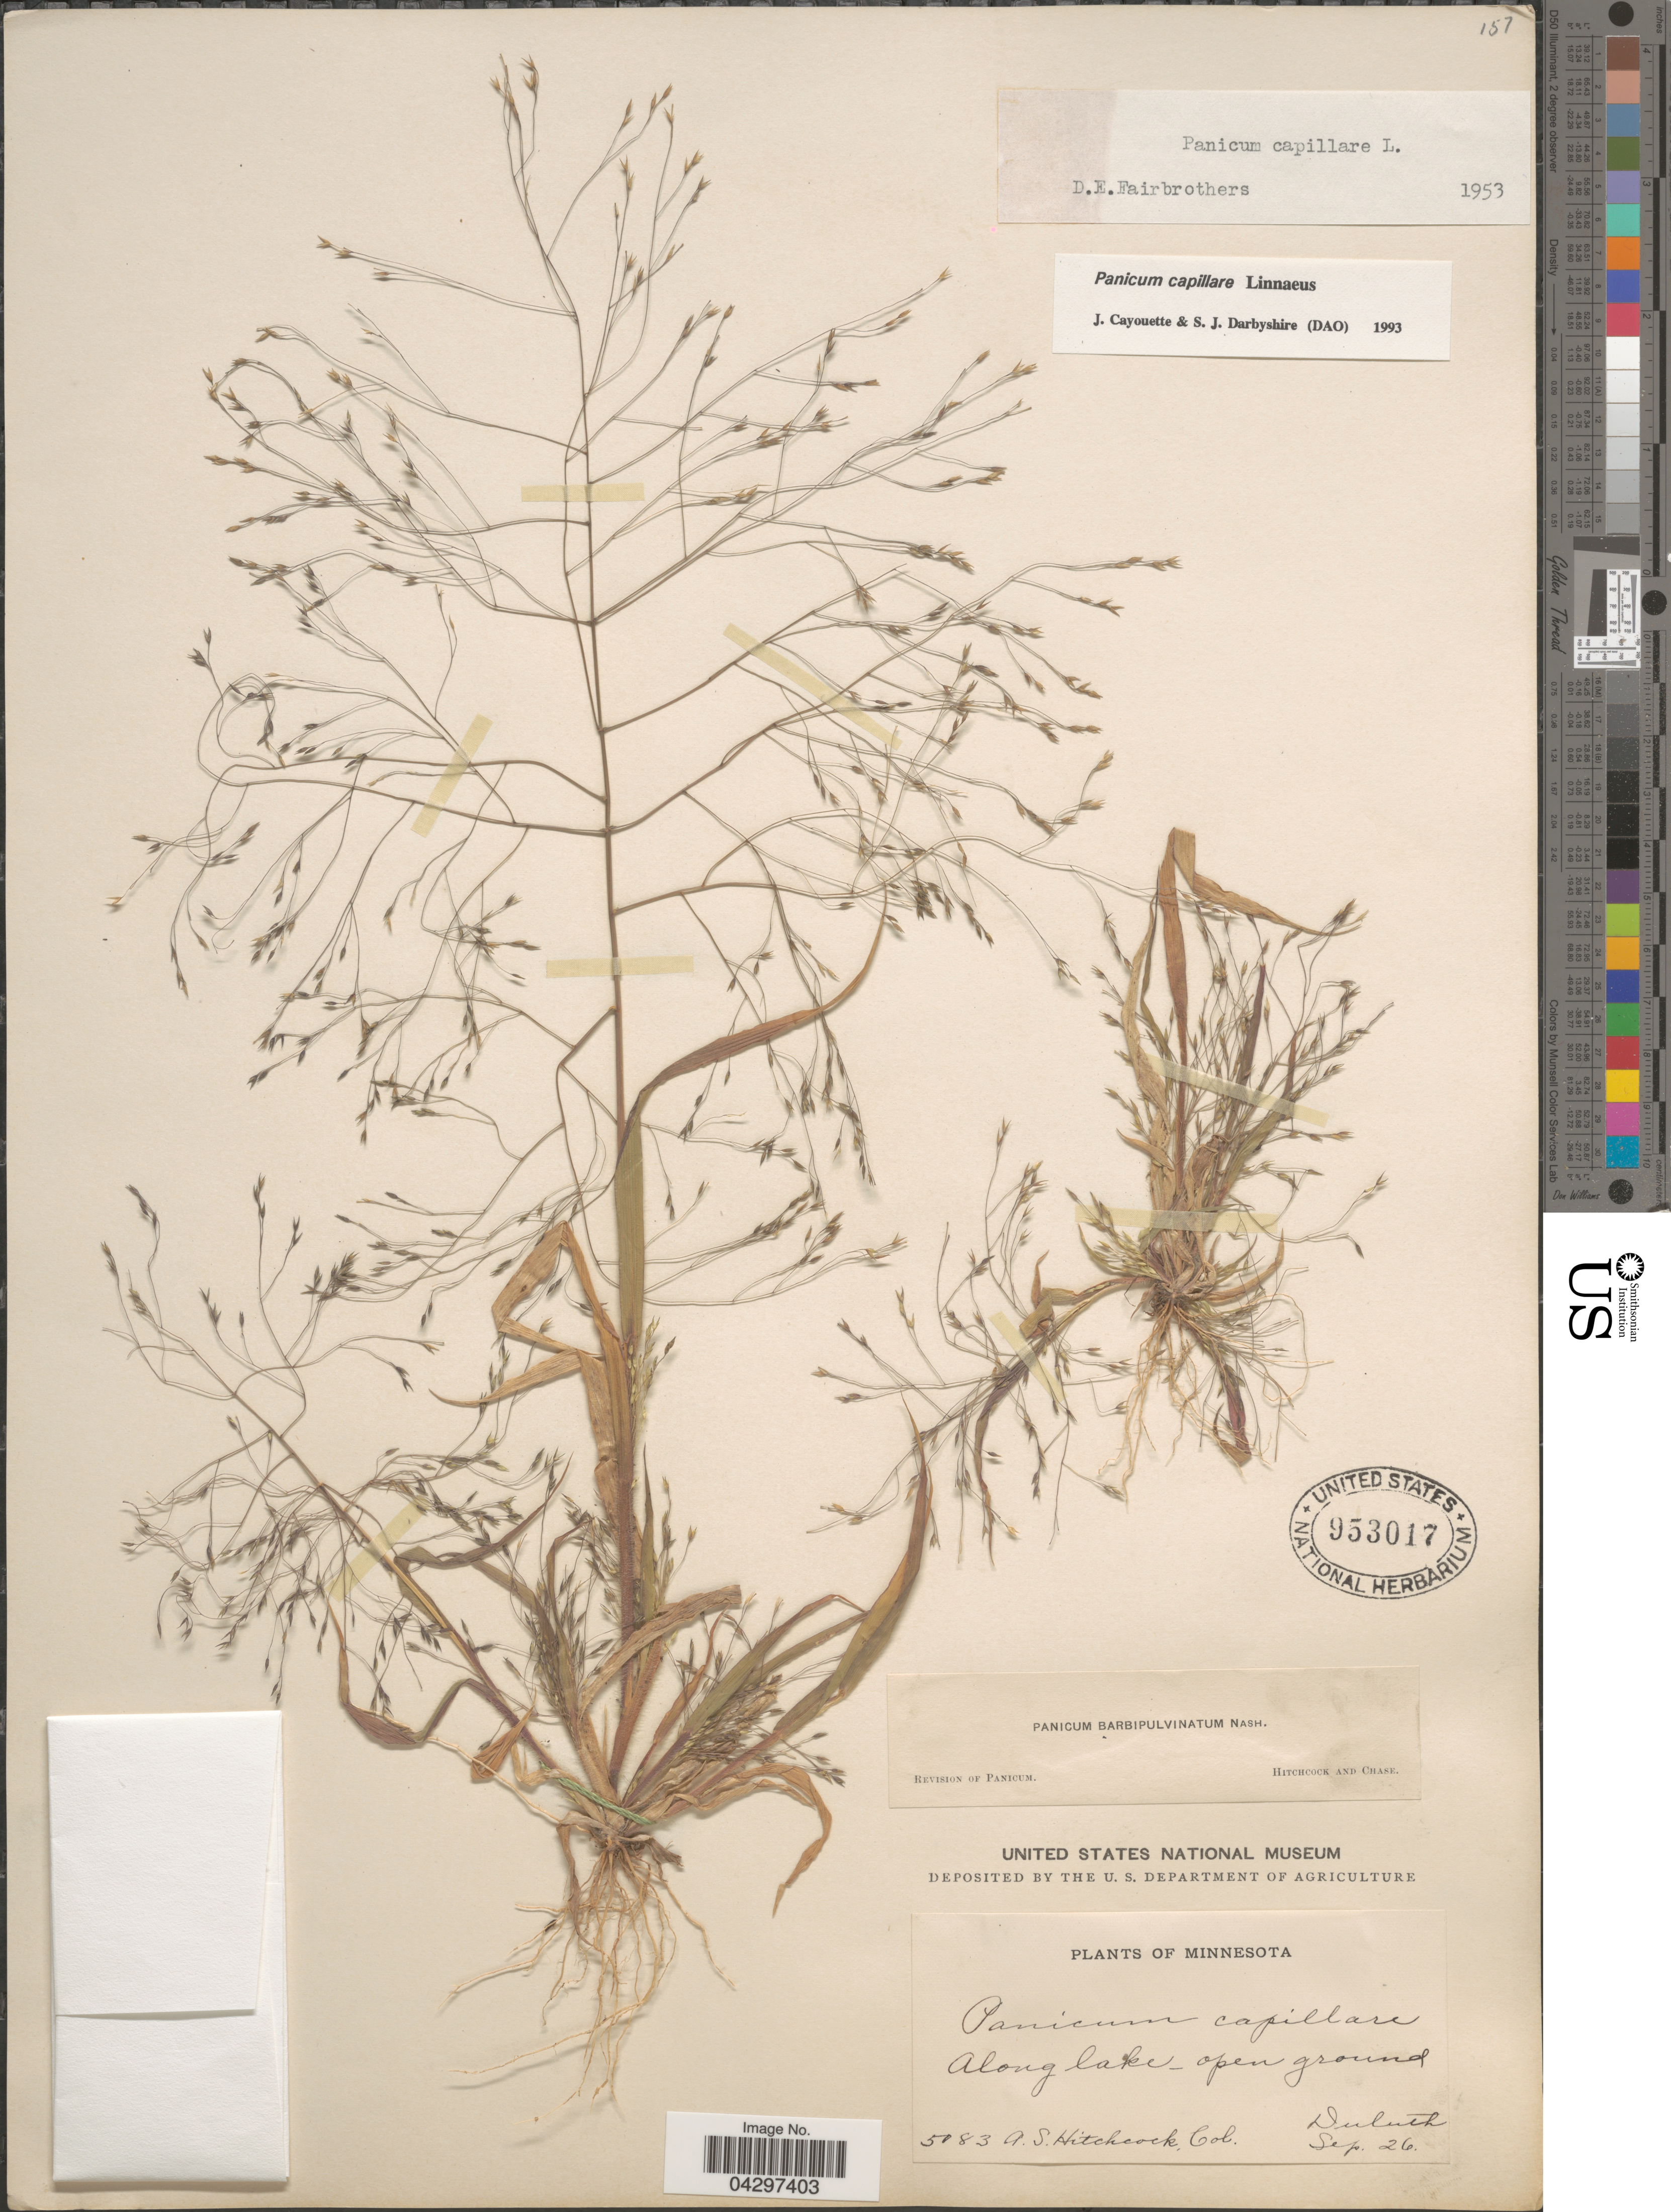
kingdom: Plantae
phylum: Tracheophyta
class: Liliopsida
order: Poales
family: Poaceae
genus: Panicum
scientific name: Panicum capillare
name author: L.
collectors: A. S. Hitchcock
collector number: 5083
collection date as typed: Transcribed d/m/y: /9/26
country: United States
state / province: Minnesota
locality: Along lake - open ground. Duluth.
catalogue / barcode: US 953017